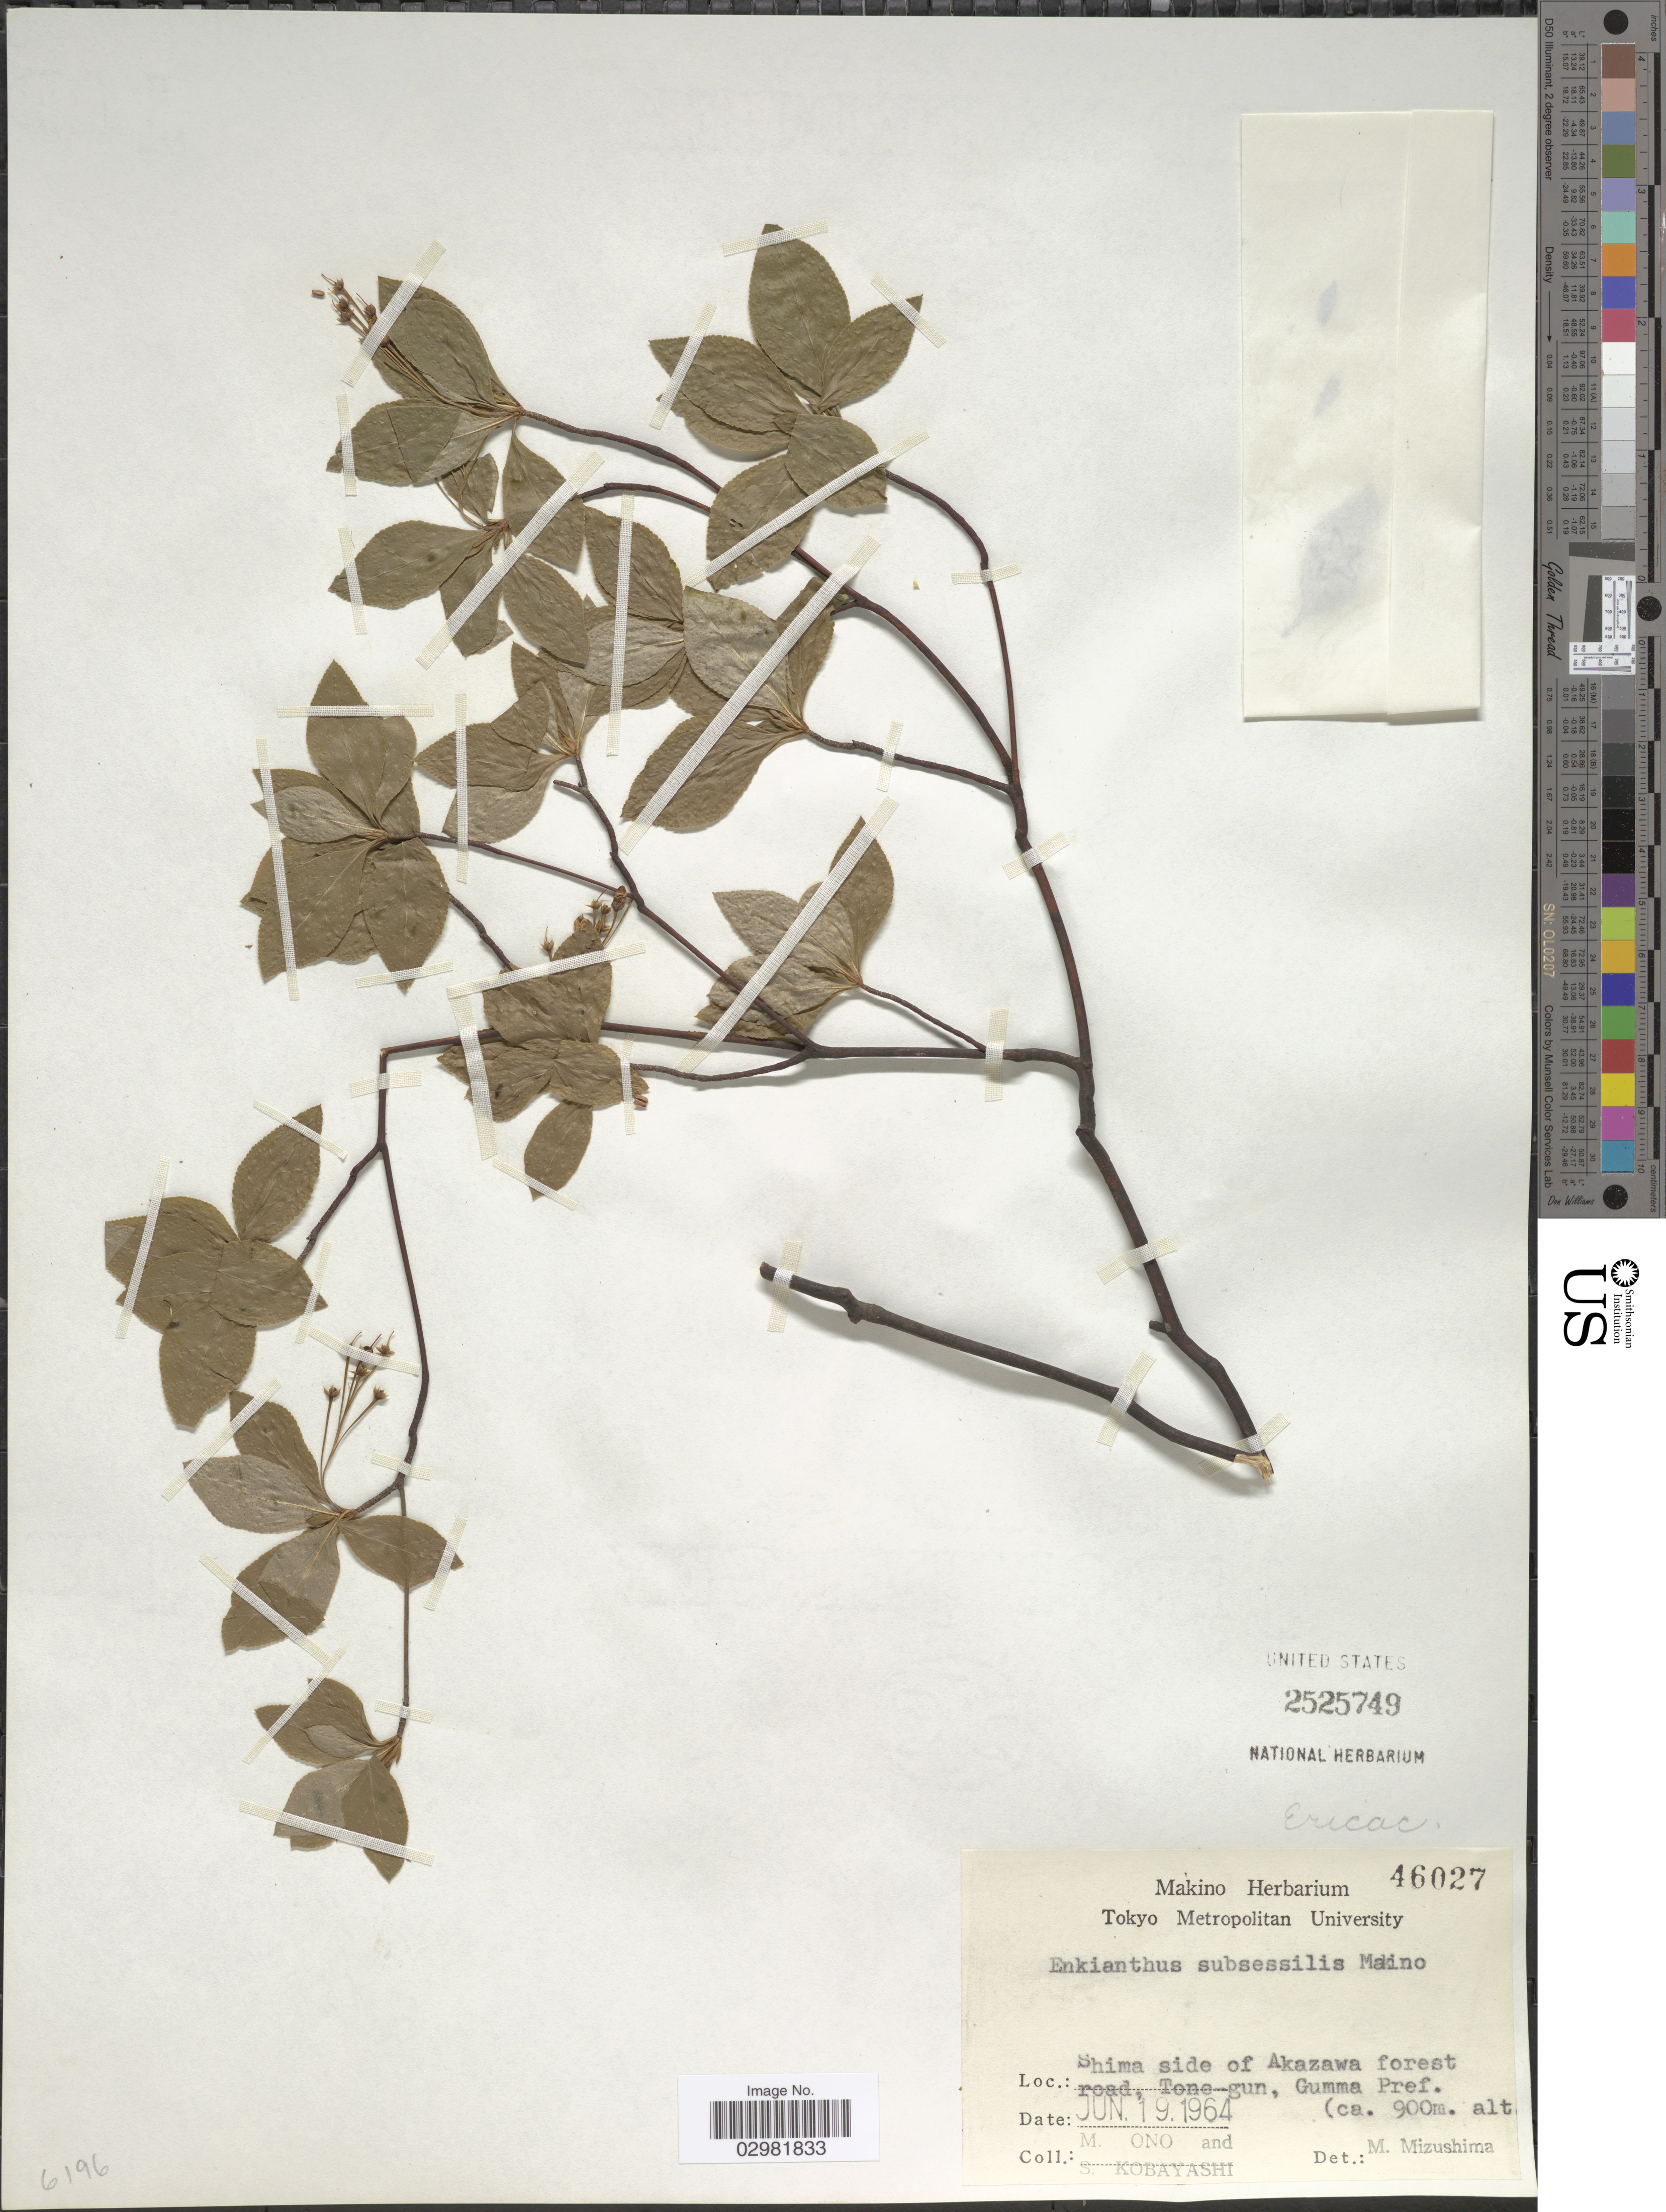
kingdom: Plantae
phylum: Tracheophyta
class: Magnoliopsida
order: Ericales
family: Ericaceae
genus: Enkianthus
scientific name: Enkianthus subsessilis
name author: (Maxim.) Makino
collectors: M. Ono & S. Kobayashi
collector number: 46027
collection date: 1964-06-19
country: Japan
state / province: Gunma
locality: Shima side of Akazawa forest road, Tono-gun, Gumma Pref.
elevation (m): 900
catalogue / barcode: US 2525749